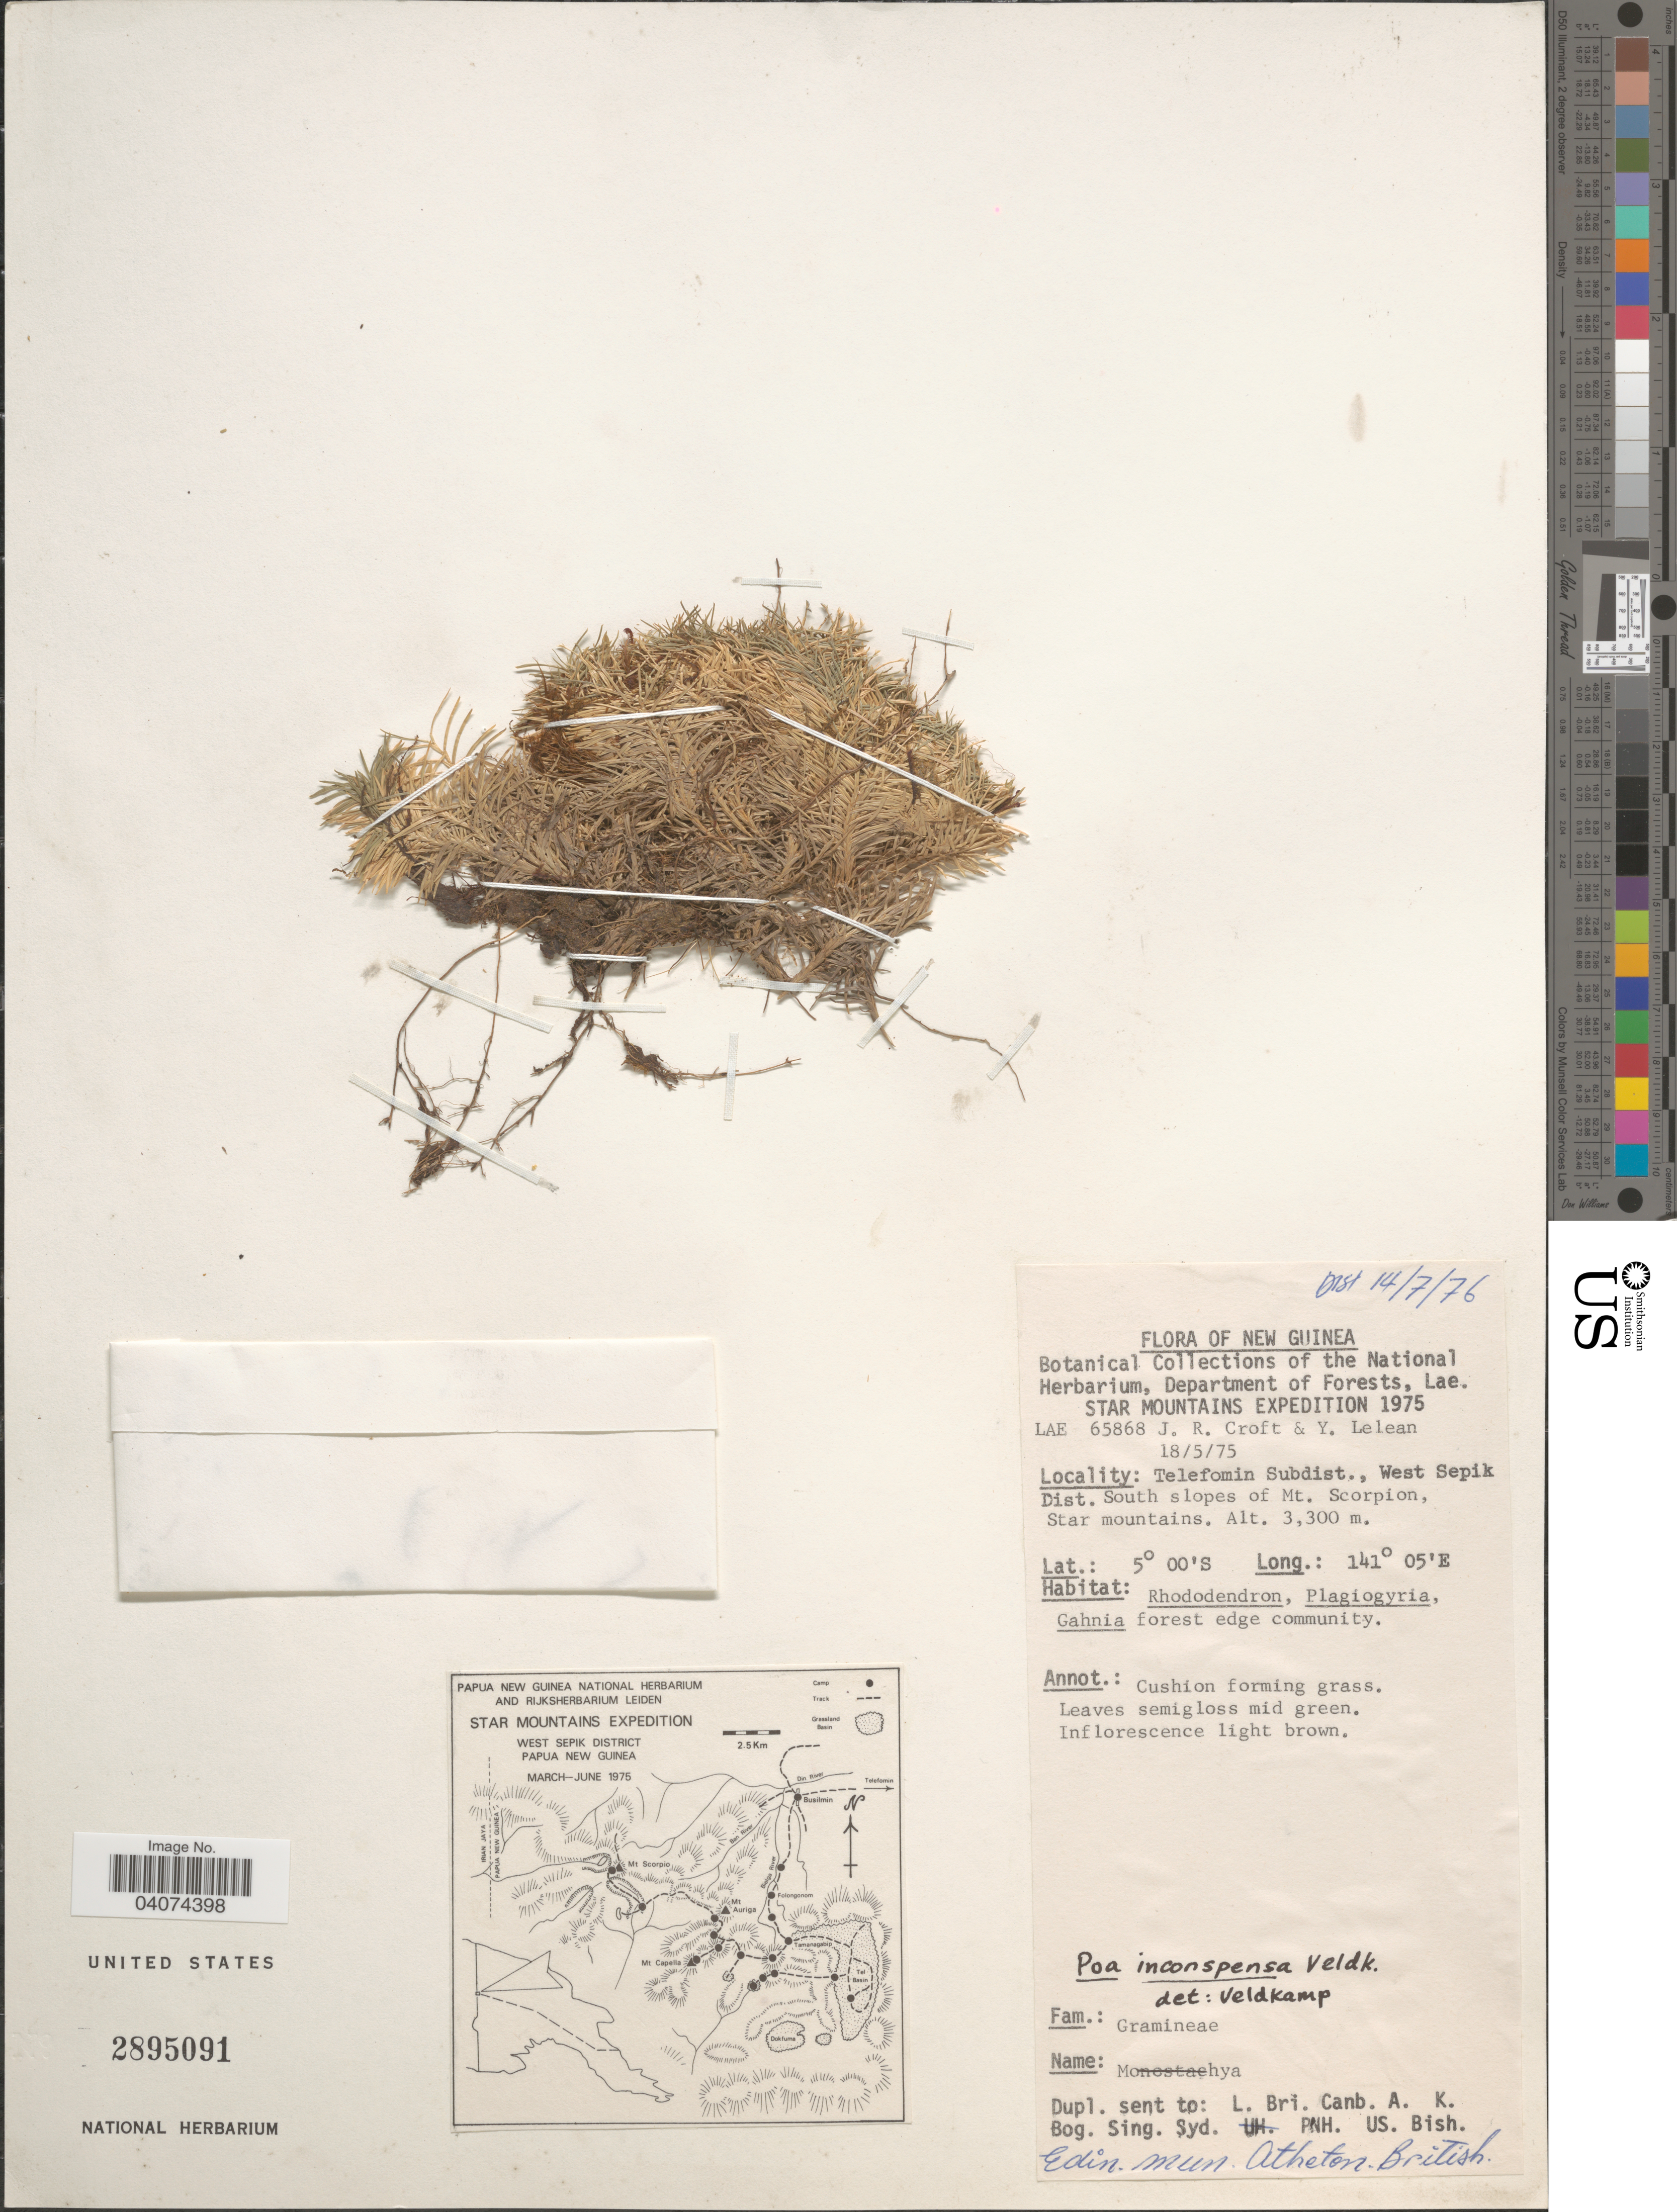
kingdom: Plantae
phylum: Tracheophyta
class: Liliopsida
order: Poales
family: Poaceae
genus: Poa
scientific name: Poa inconspicua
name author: Veldkamp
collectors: J. R. Croft & Y. Lelean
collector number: LAE 65868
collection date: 1975-05-15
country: Papua New Guinea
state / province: Sandaun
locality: Star Mountains Expedition 1975. Telefomin Subdist., West Sepik Dist. South slopes of Mt. Scorpion, Star Mountains.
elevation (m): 3300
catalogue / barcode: US 2895091